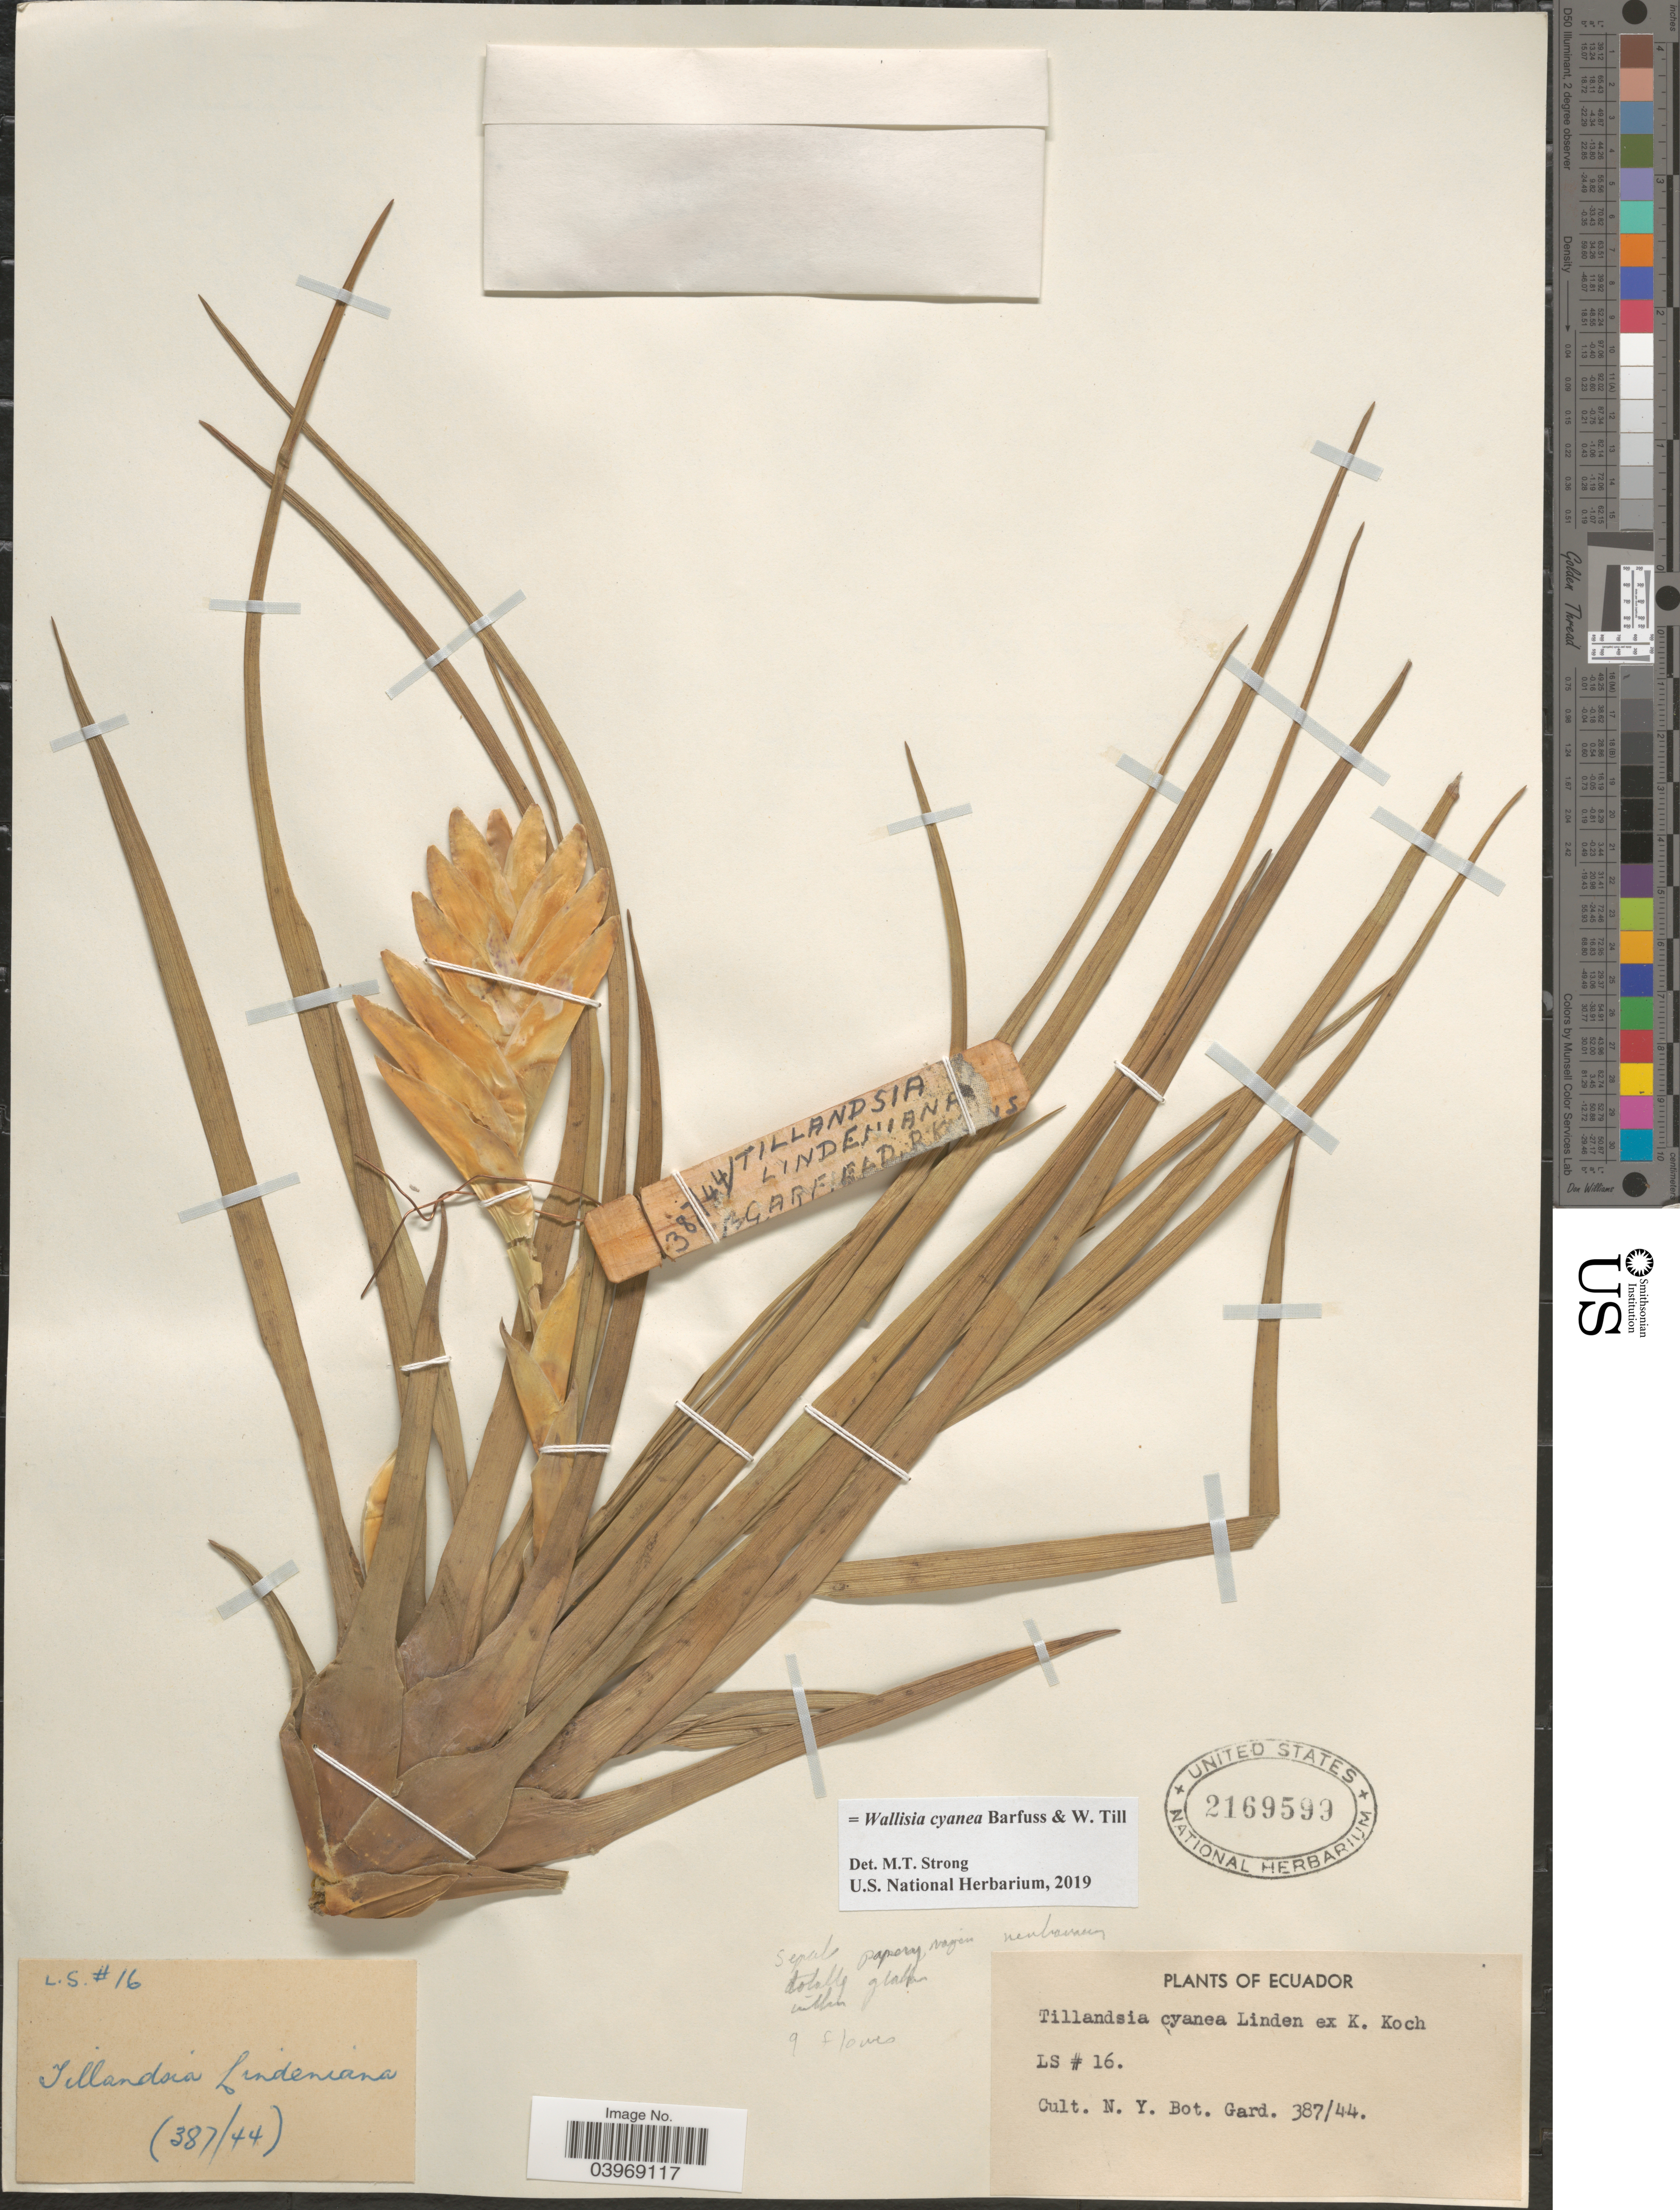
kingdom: Plantae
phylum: Tracheophyta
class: Liliopsida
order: Poales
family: Bromeliaceae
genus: Wallisia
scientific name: Wallisia cyanea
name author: Barfuss & W. Till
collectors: L. S.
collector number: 16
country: United States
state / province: New York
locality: N. Y. Bot. Gard. 387/44.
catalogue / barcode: US 2169599